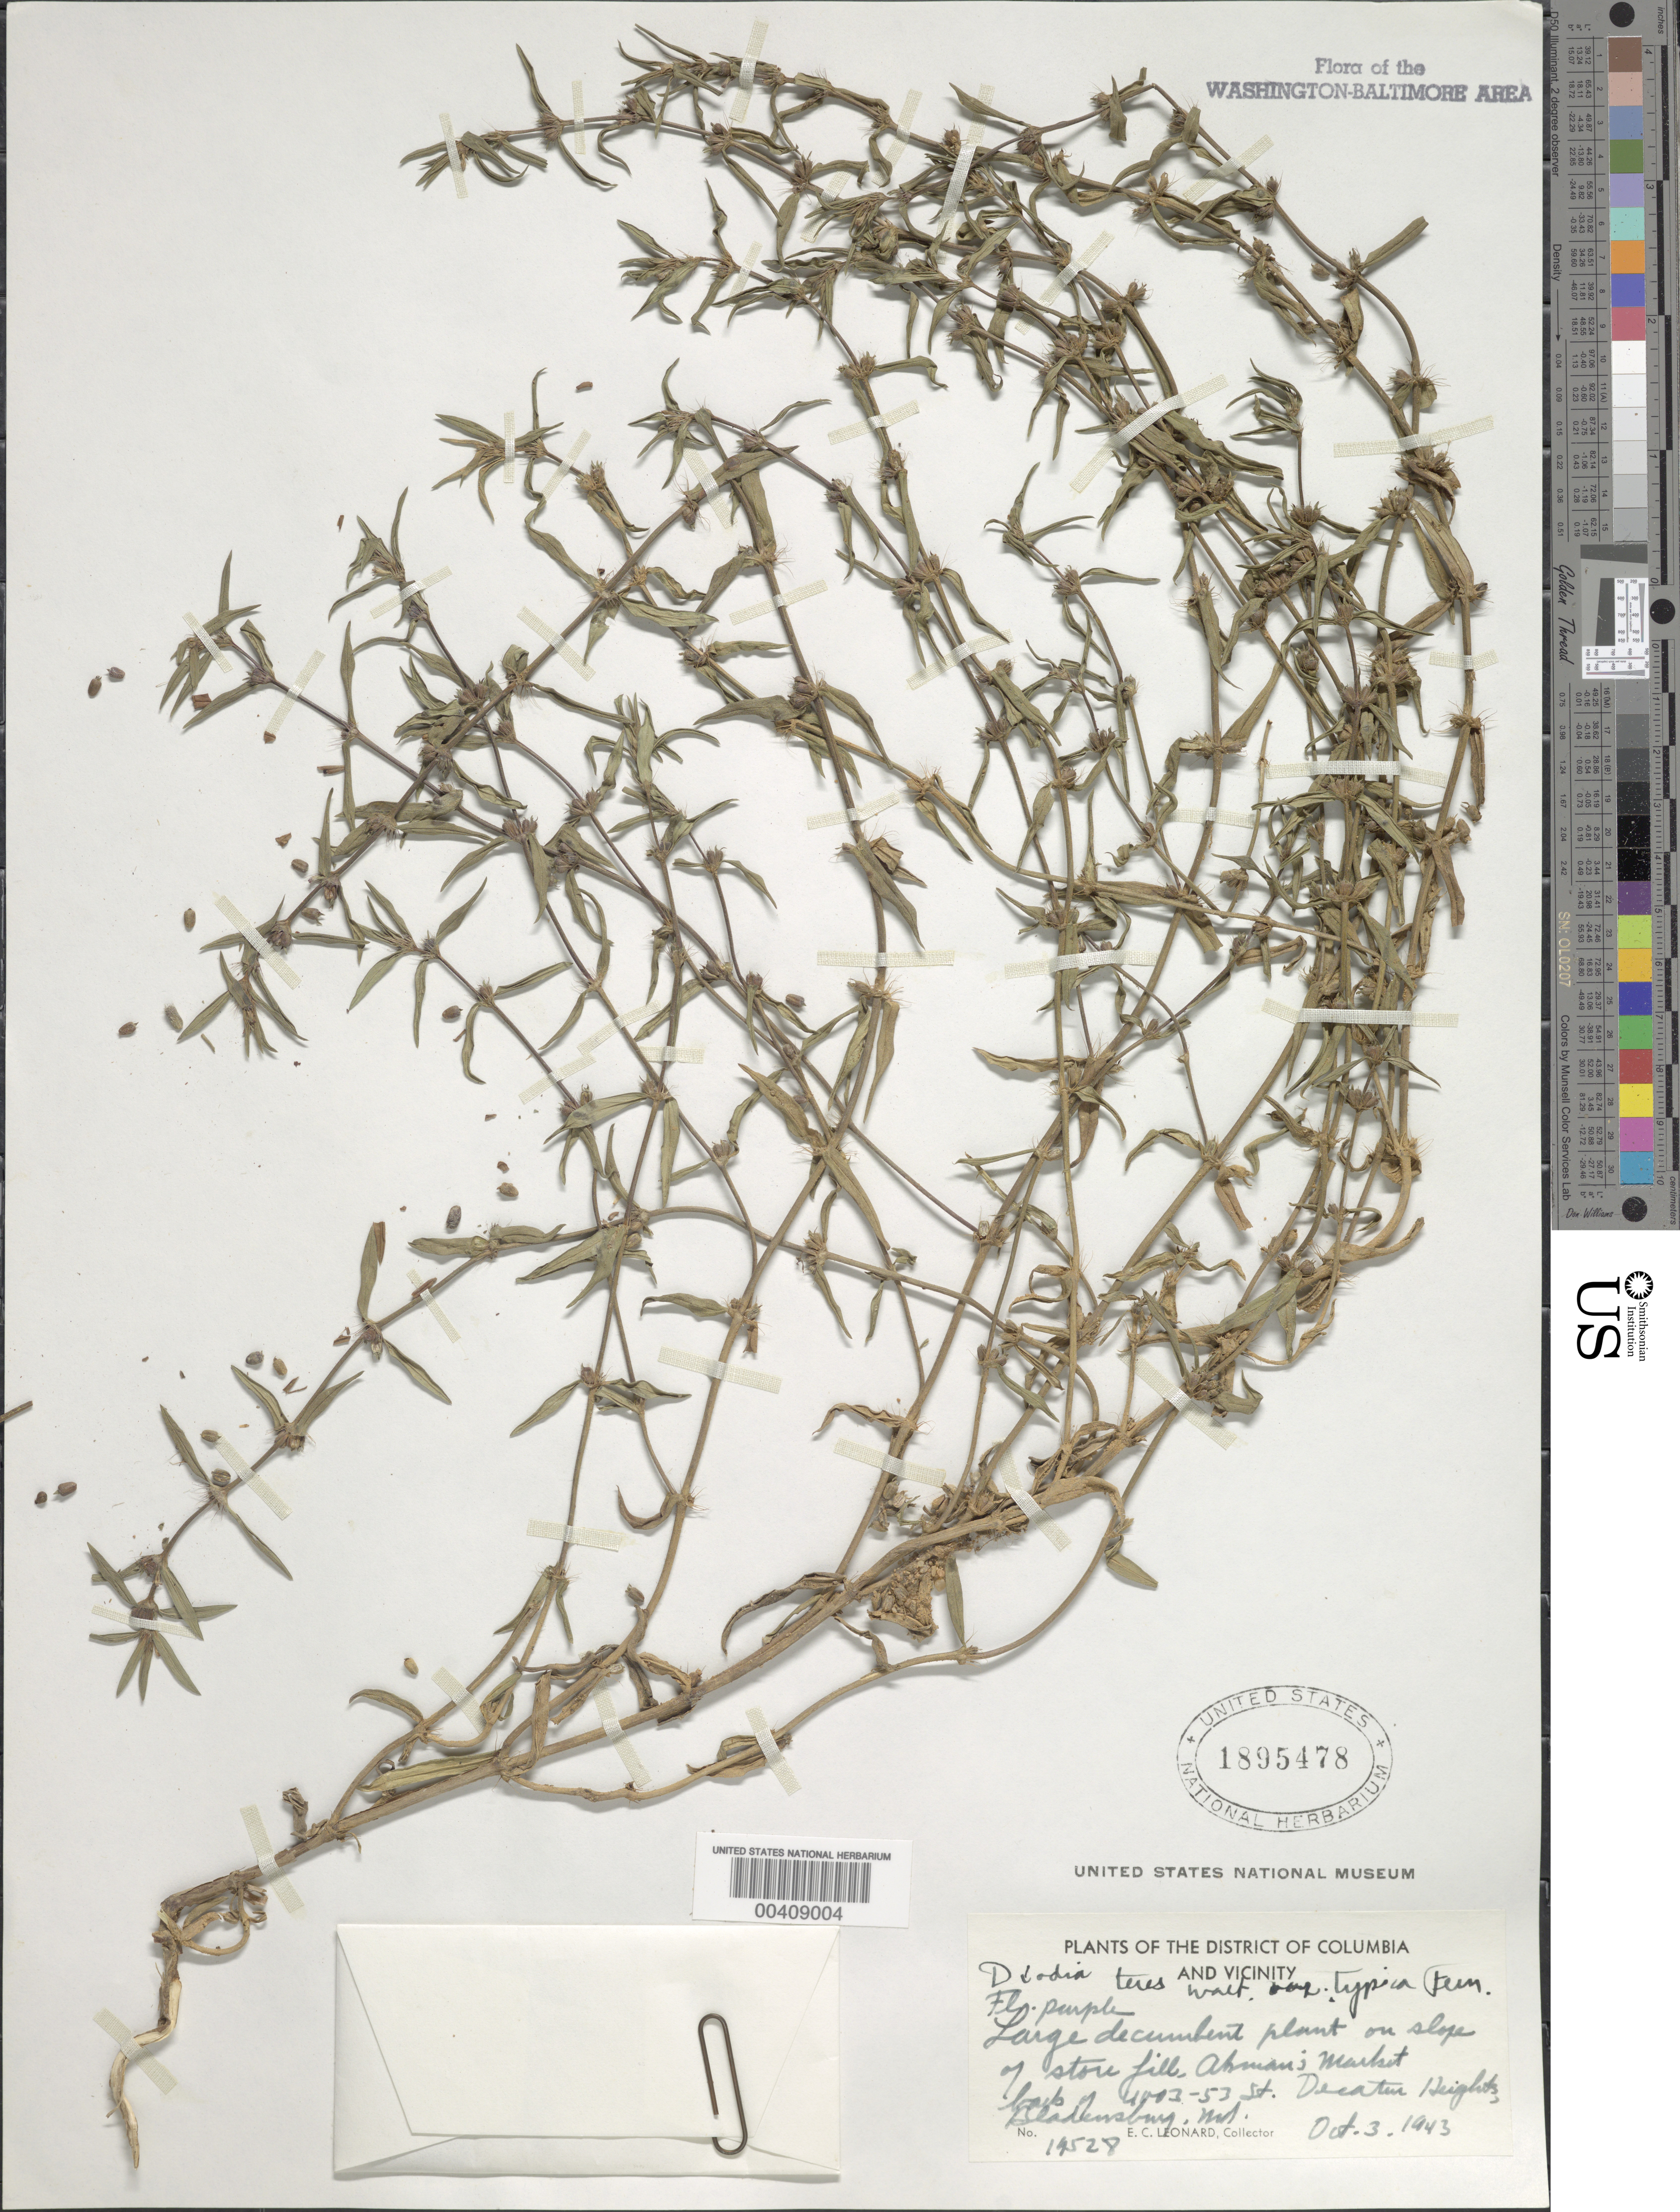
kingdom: Plantae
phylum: Tracheophyta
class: Magnoliopsida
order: Gentianales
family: Rubiaceae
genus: Diodia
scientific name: Diodia teres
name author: Walter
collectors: E. C. Leonard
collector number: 19528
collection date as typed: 03 Oct 1943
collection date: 1943-10-03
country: United States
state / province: Maryland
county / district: Prince George's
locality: Bladensburg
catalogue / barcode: US 1895478